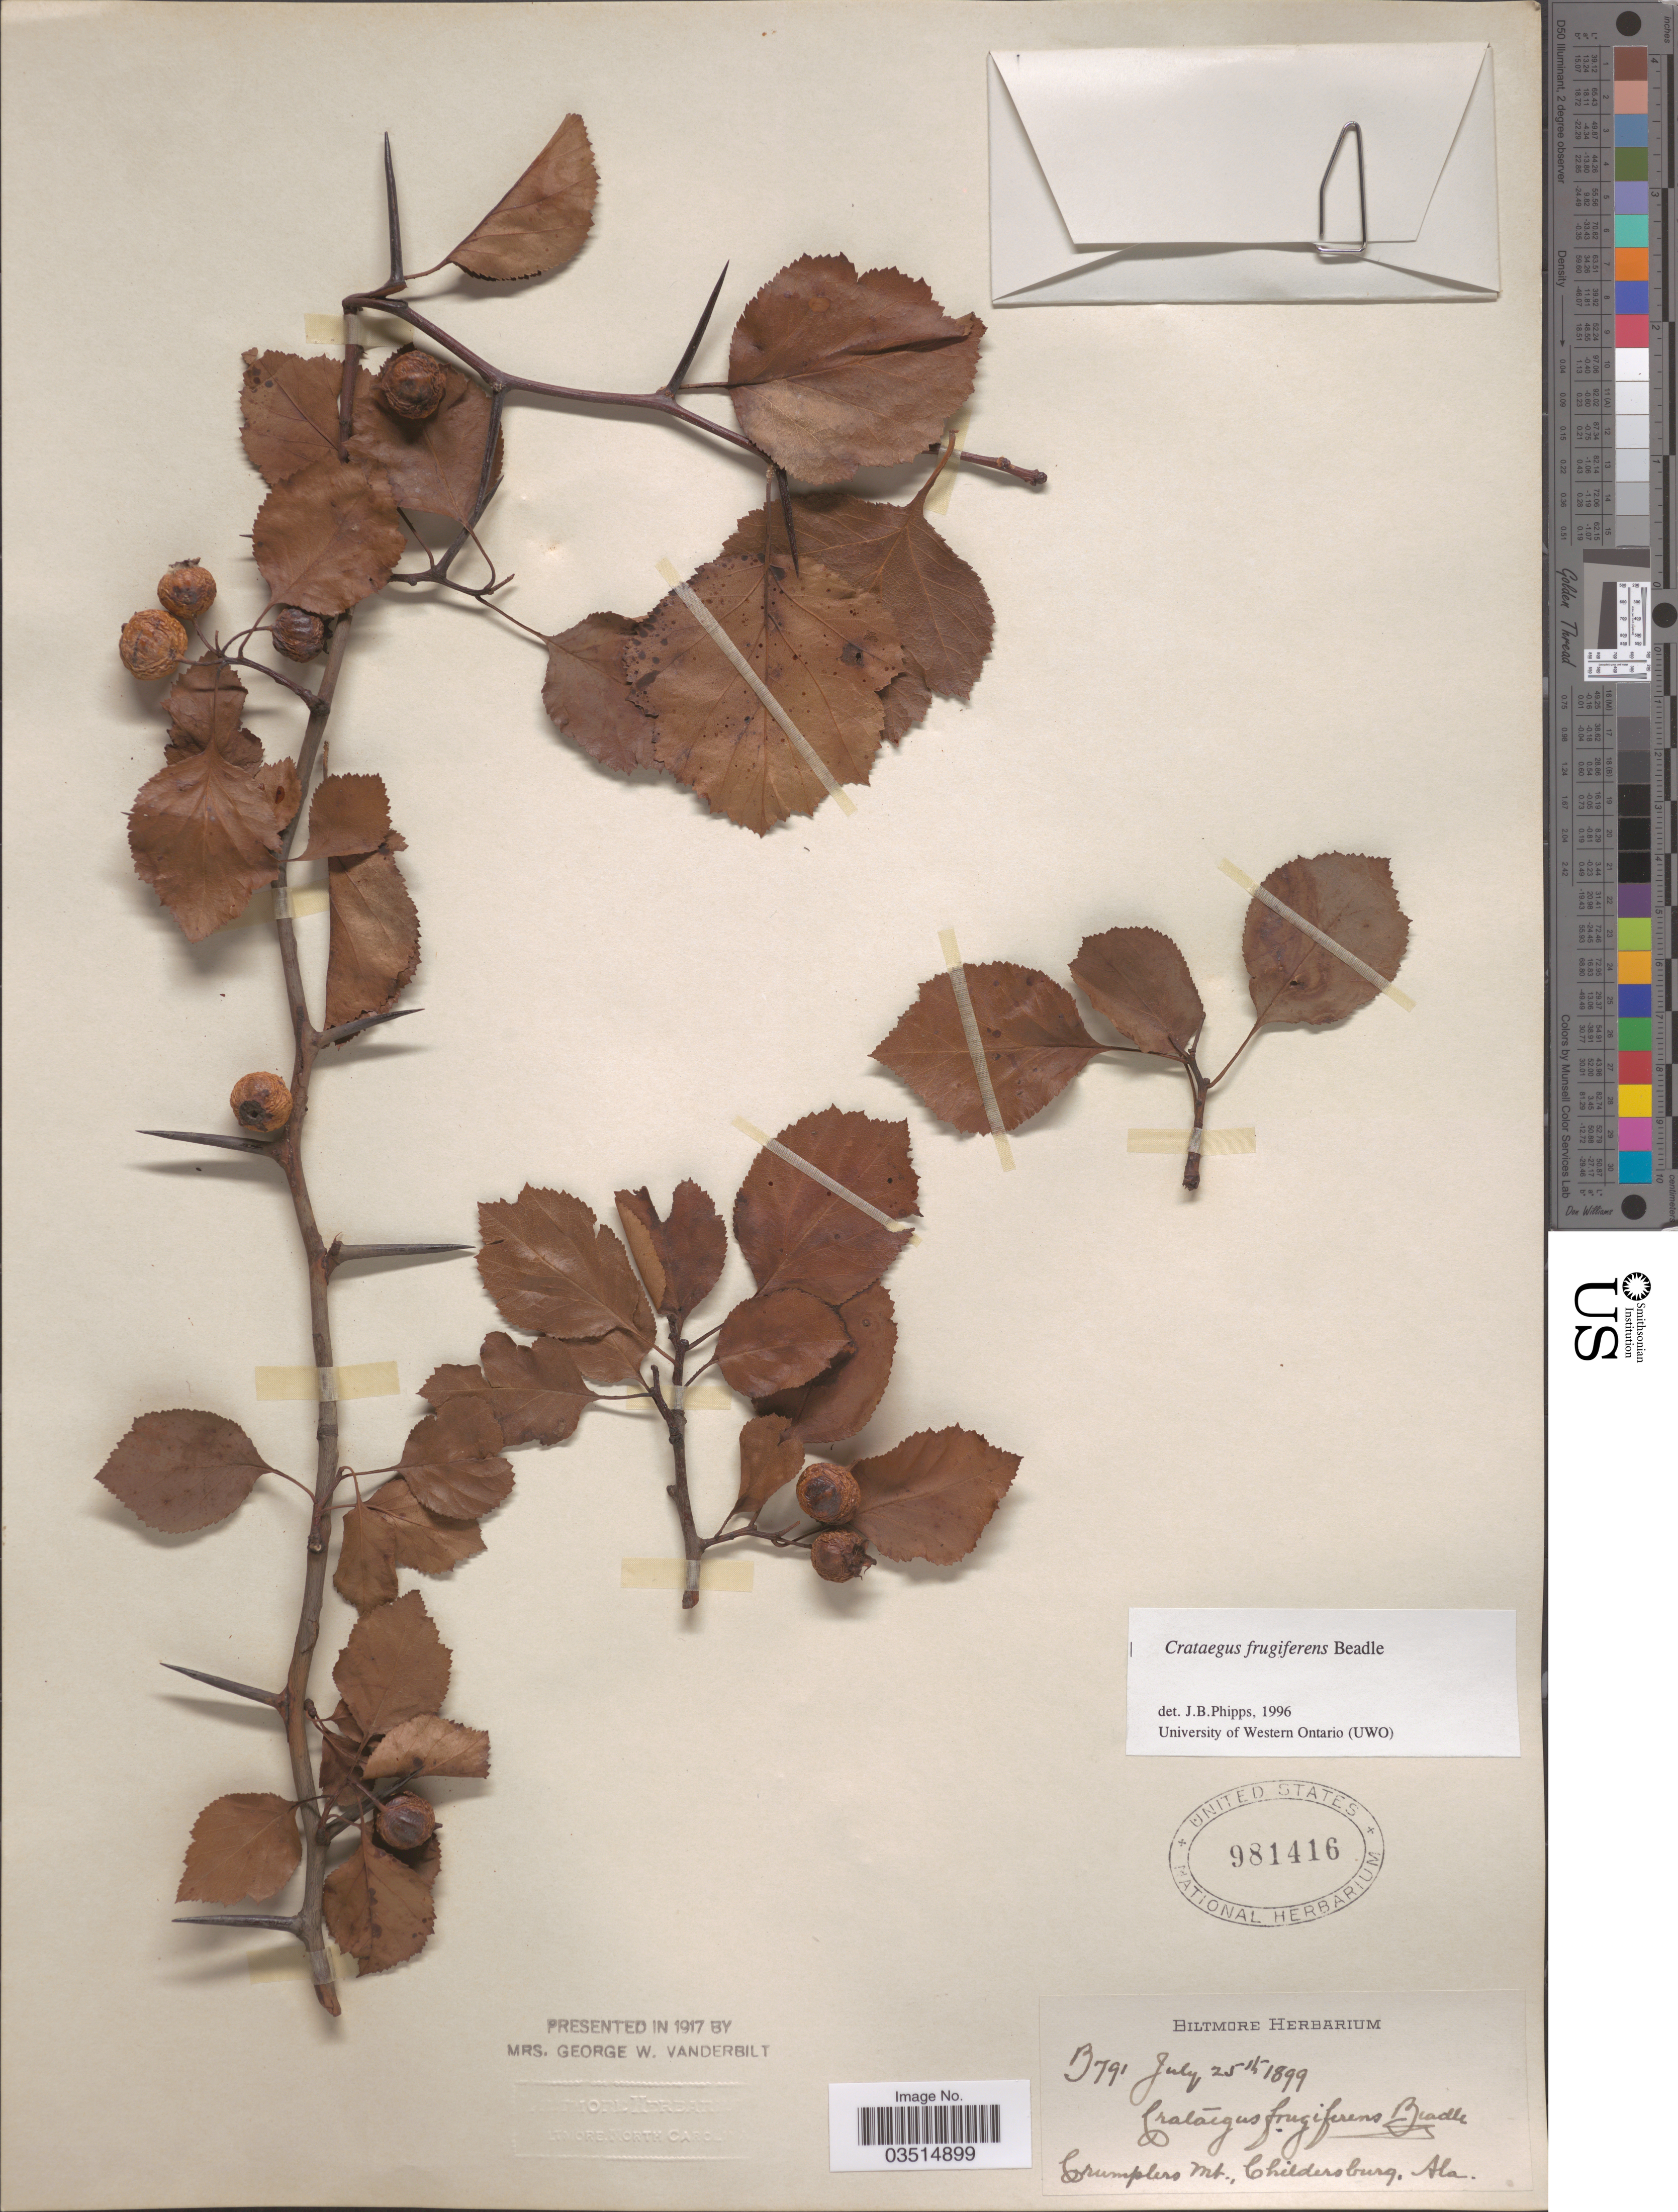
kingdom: Plantae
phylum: Tracheophyta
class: Magnoliopsida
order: Rosales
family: Rosaceae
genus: Crataegus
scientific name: Crataegus frugiferens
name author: Beadle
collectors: ex herb. Biltmore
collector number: B791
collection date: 1899-07-25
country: United States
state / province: Alabama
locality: Crumplers Mt., Childersburg.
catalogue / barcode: US 981416